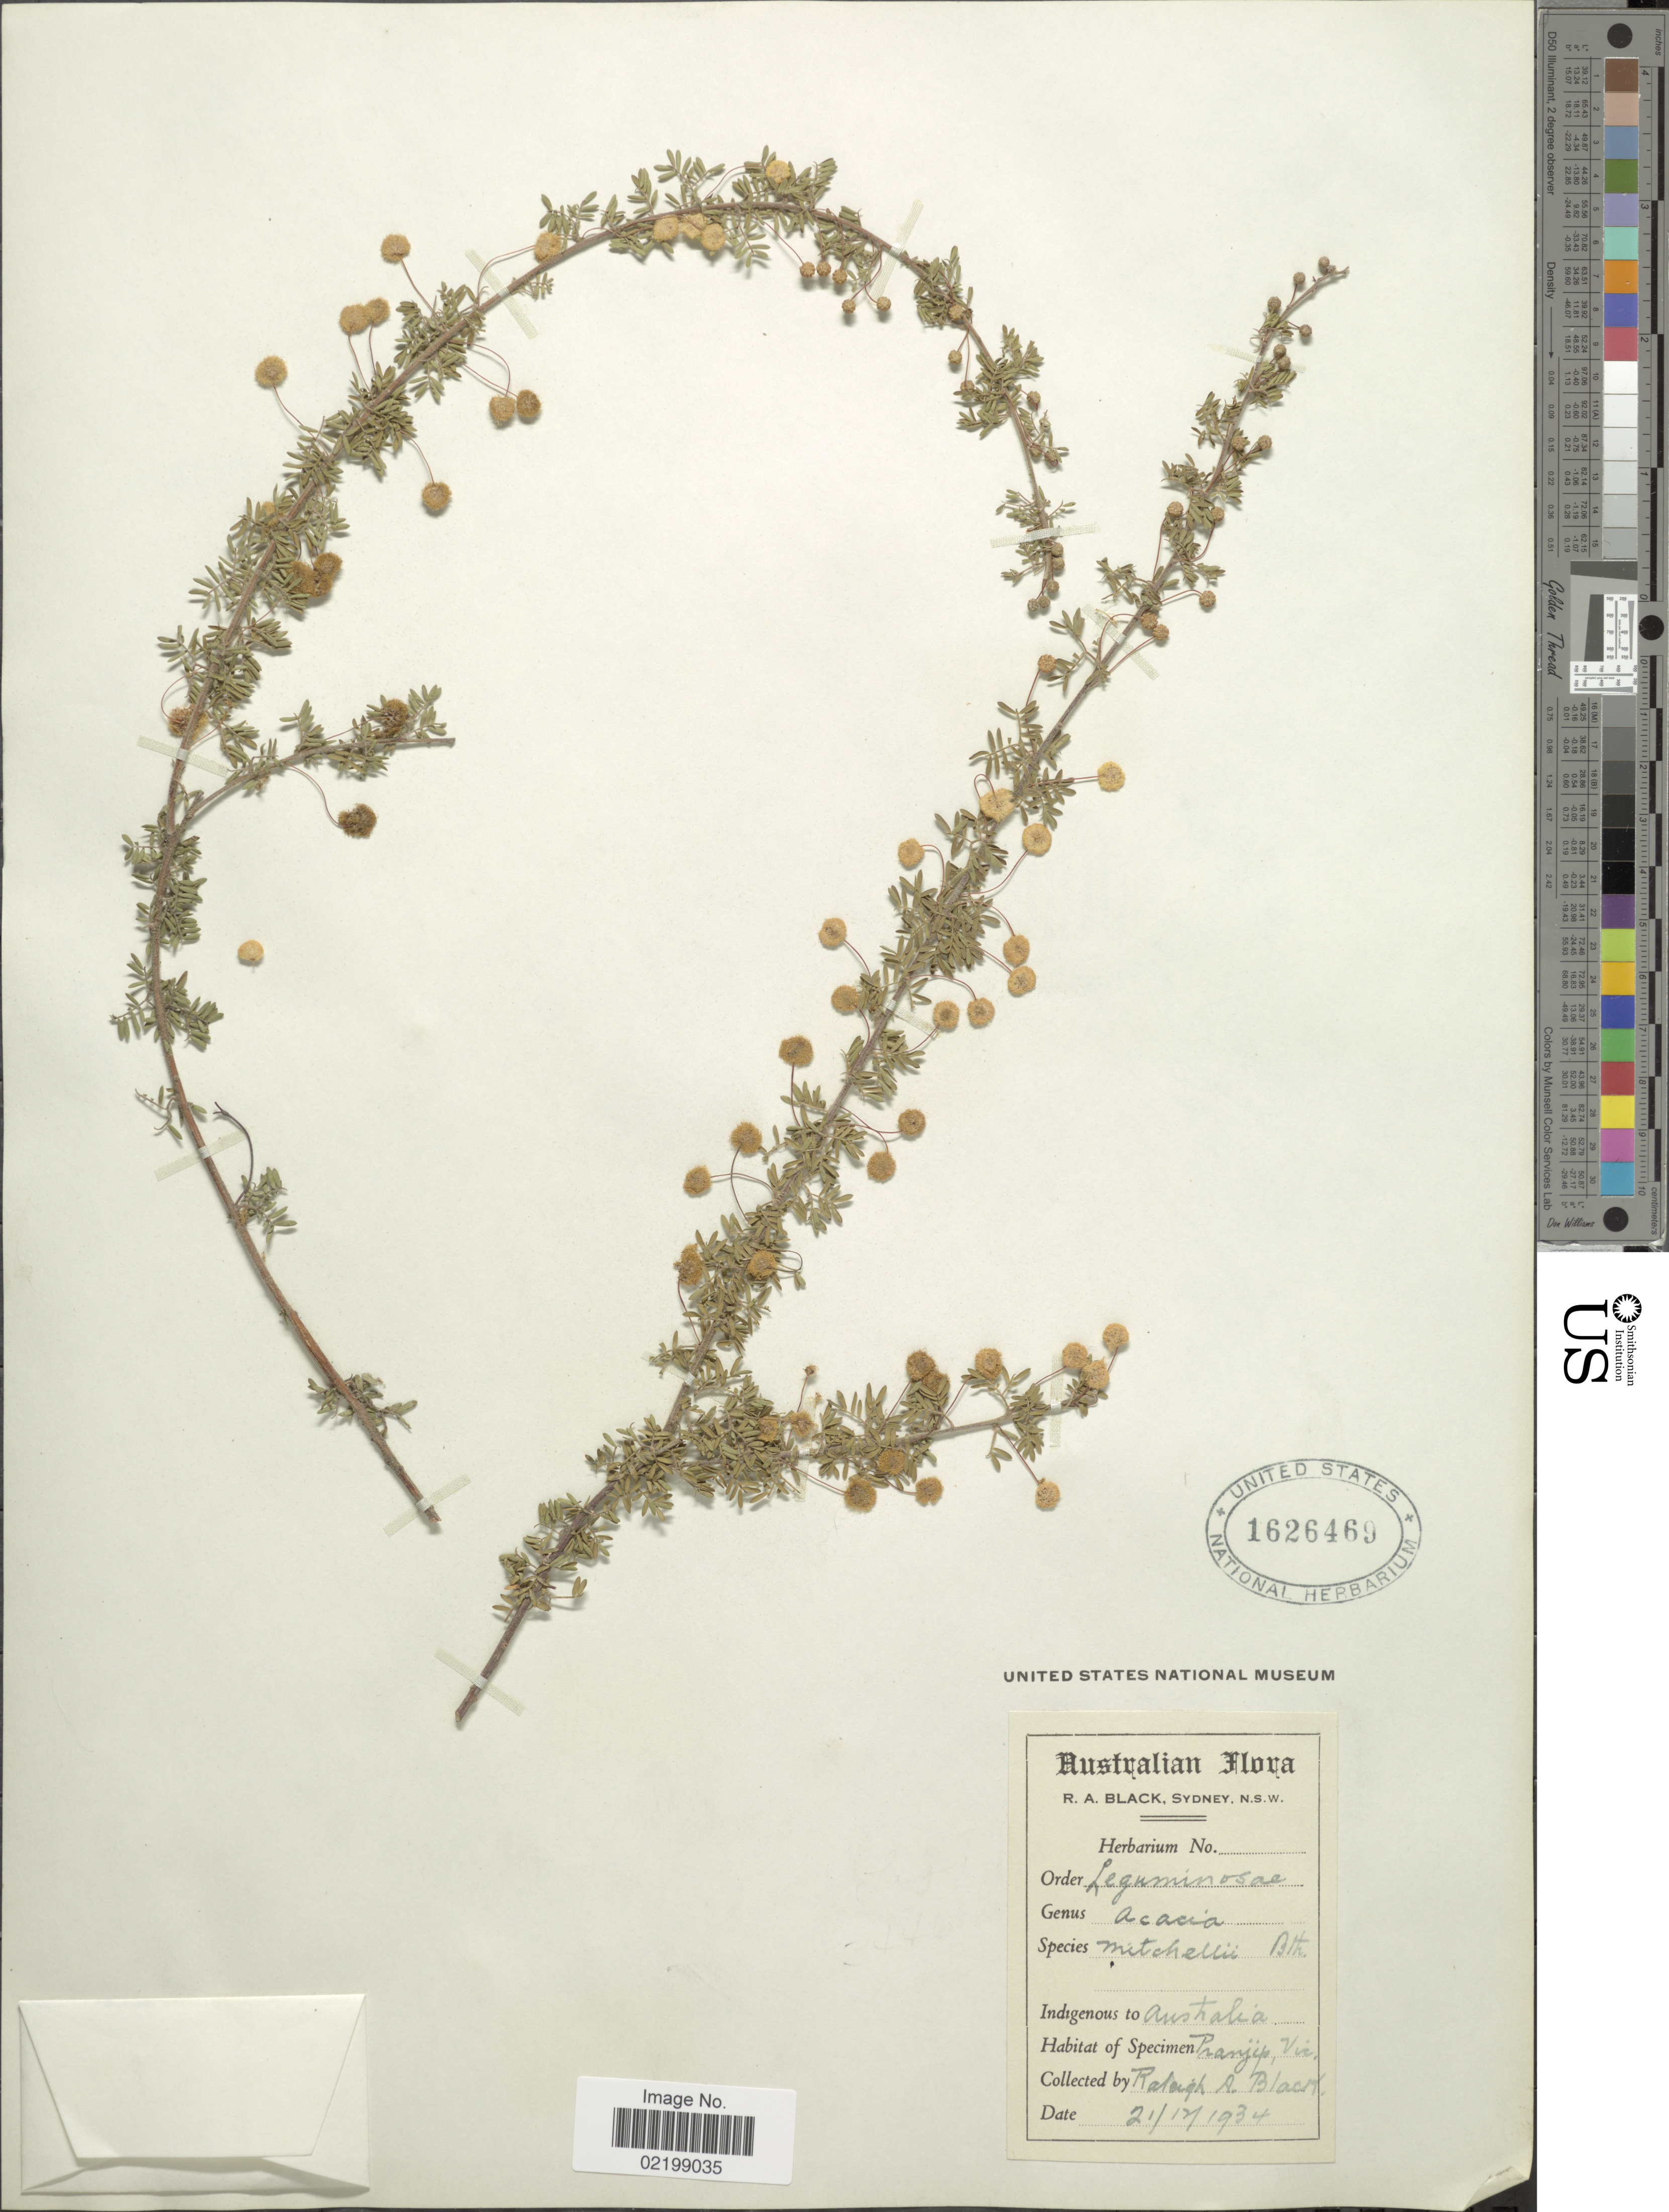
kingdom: Plantae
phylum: Tracheophyta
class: Magnoliopsida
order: Fabales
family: Fabaceae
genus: Acacia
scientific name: Acacia mitchelli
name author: Benth.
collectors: R. A. Black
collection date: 1934-12-21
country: Australia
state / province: Victoria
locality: Pranjip, Vic.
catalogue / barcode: US 1626469